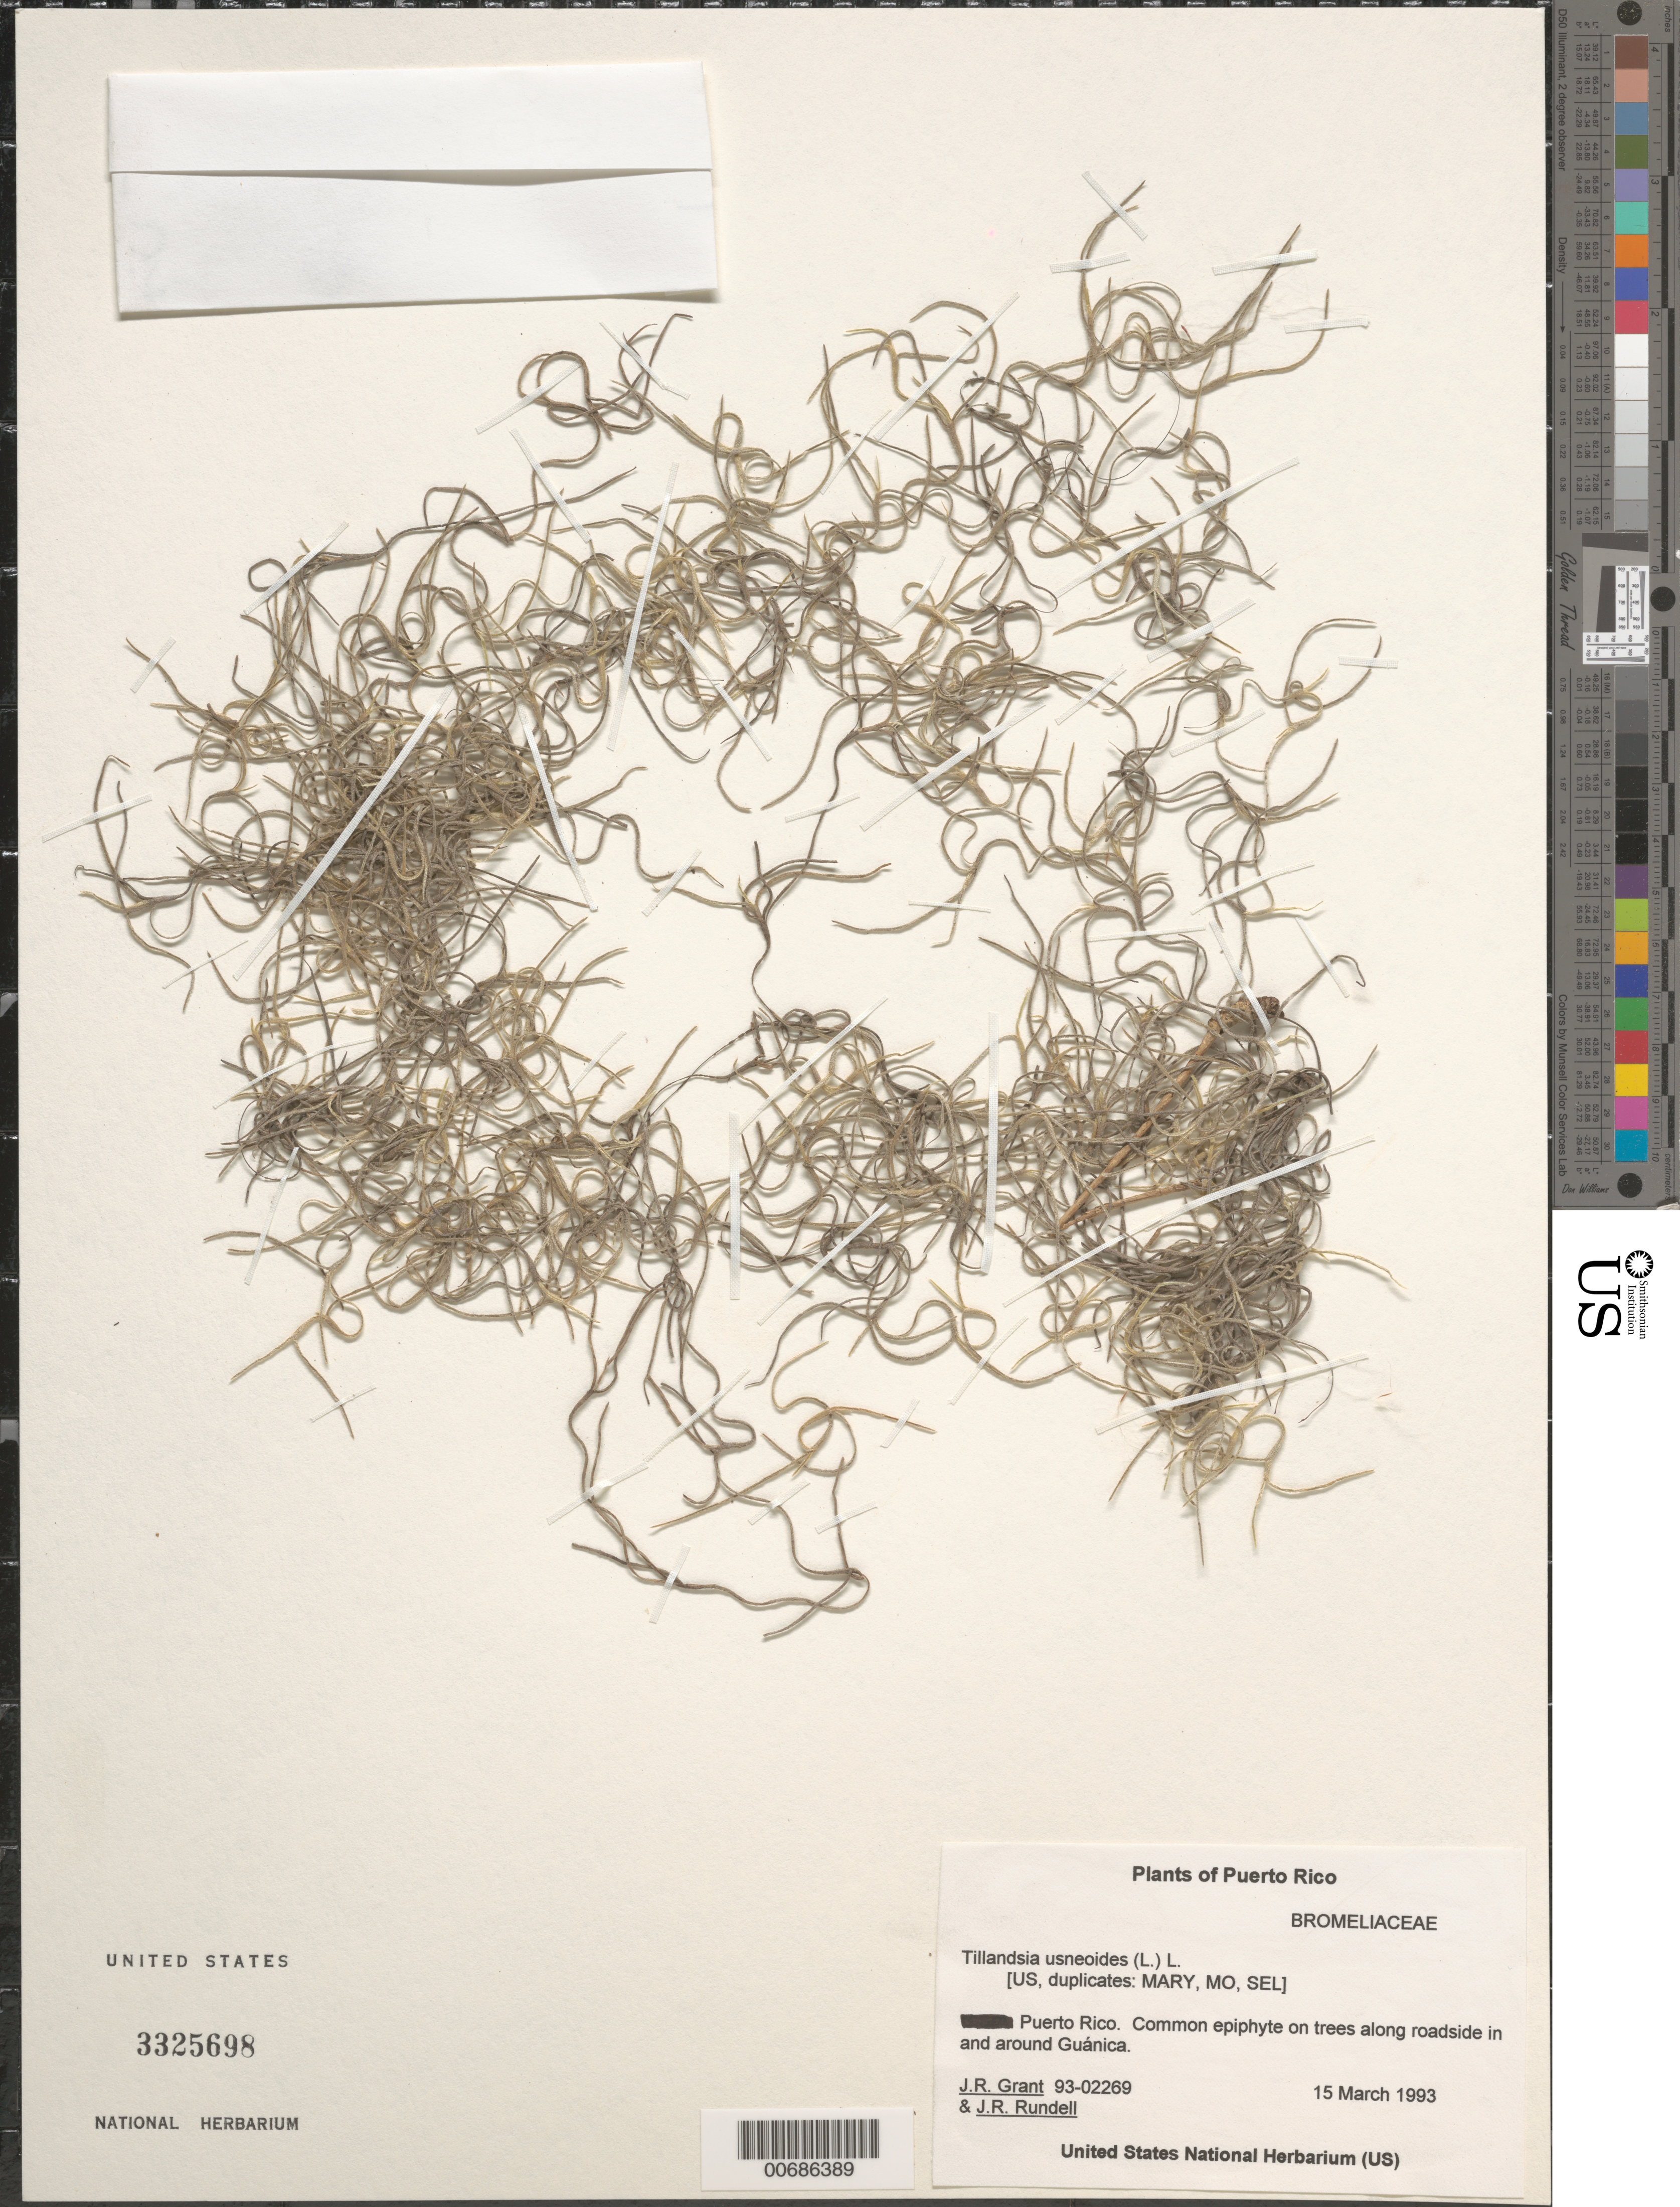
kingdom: Plantae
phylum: Tracheophyta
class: Liliopsida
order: Poales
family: Bromeliaceae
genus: Tillandsia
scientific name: Tillandsia usneoides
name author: (L.) L.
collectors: J. R. Grant & J. R. Rundell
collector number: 93-02269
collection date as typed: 15 Mar 1993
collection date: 1993-03-15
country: Puerto Rico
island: Greater Antilles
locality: Roadside in and around Guánica.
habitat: On trees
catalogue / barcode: US 3325698